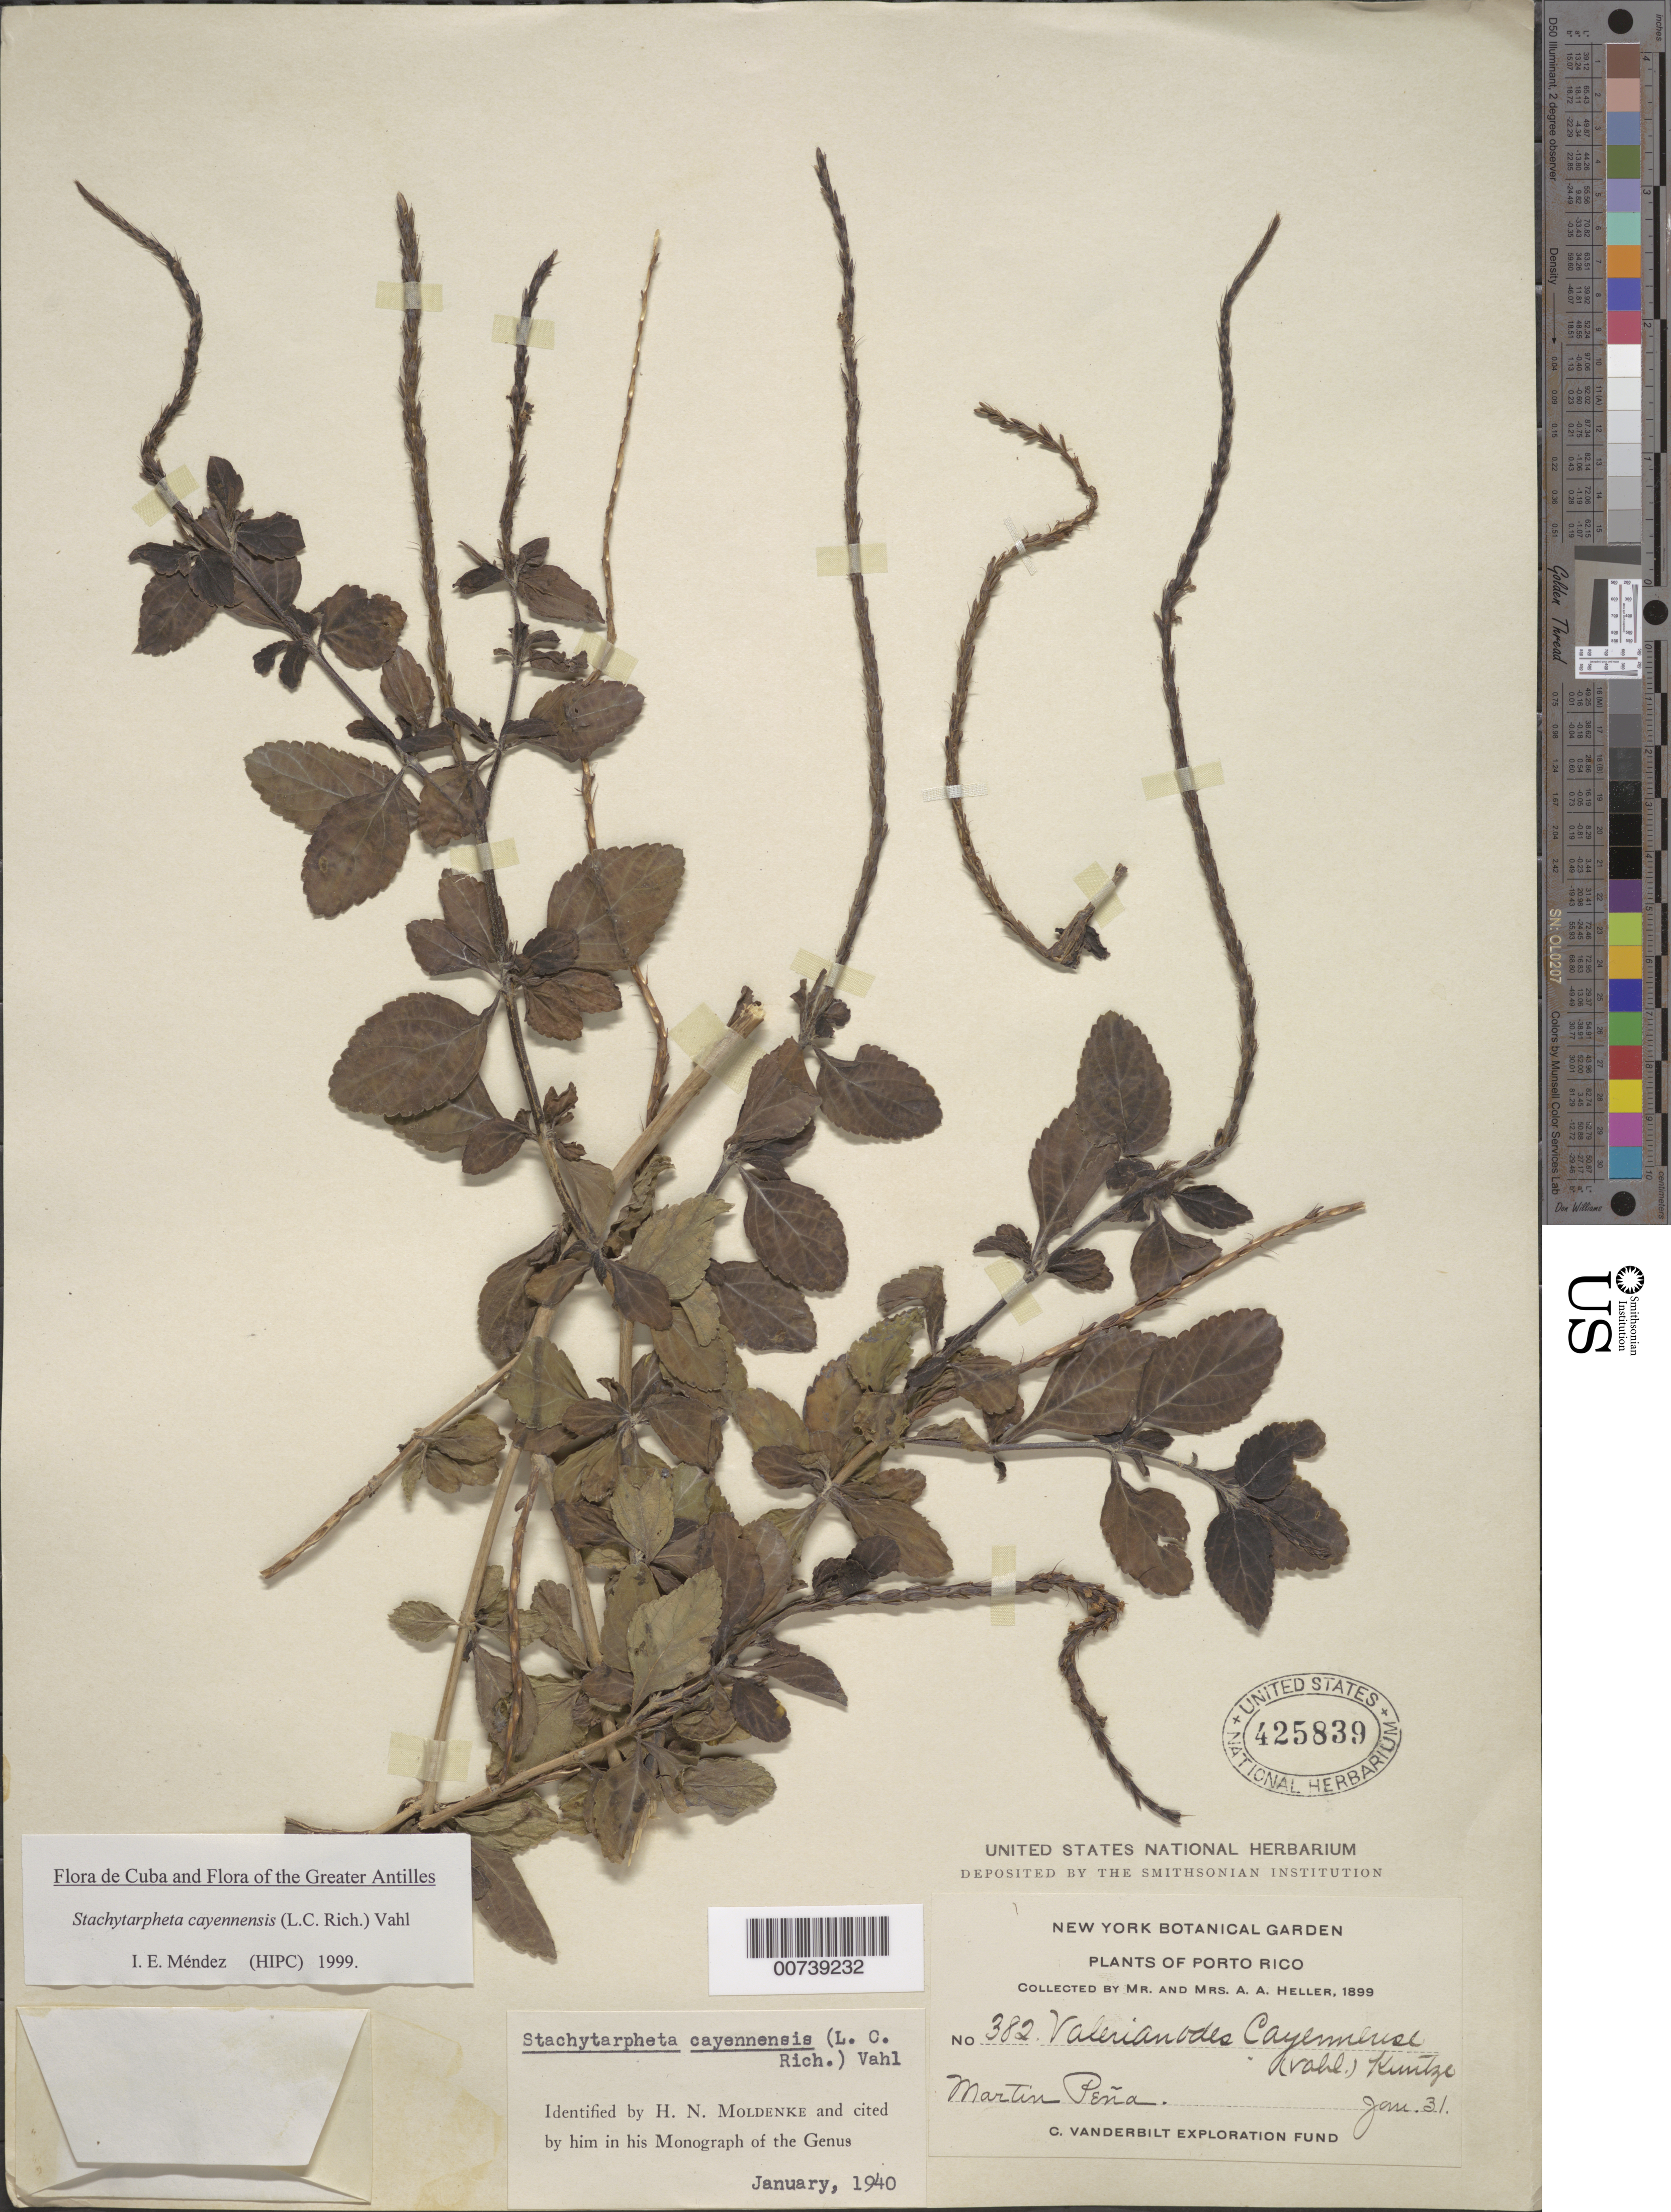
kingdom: Plantae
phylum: Tracheophyta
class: Magnoliopsida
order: Lamiales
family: Verbenaceae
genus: Stachytarpheta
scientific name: Stachytarpheta cayennensis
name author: (Rich.) Vahl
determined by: Méndez, Isidro E., (HIPC)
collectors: A. A. Heller & E. G. Heller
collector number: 382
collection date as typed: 31 Jan 1899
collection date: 1899-01-31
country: Puerto Rico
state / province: San Juan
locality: Martín Peña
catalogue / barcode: US 425839